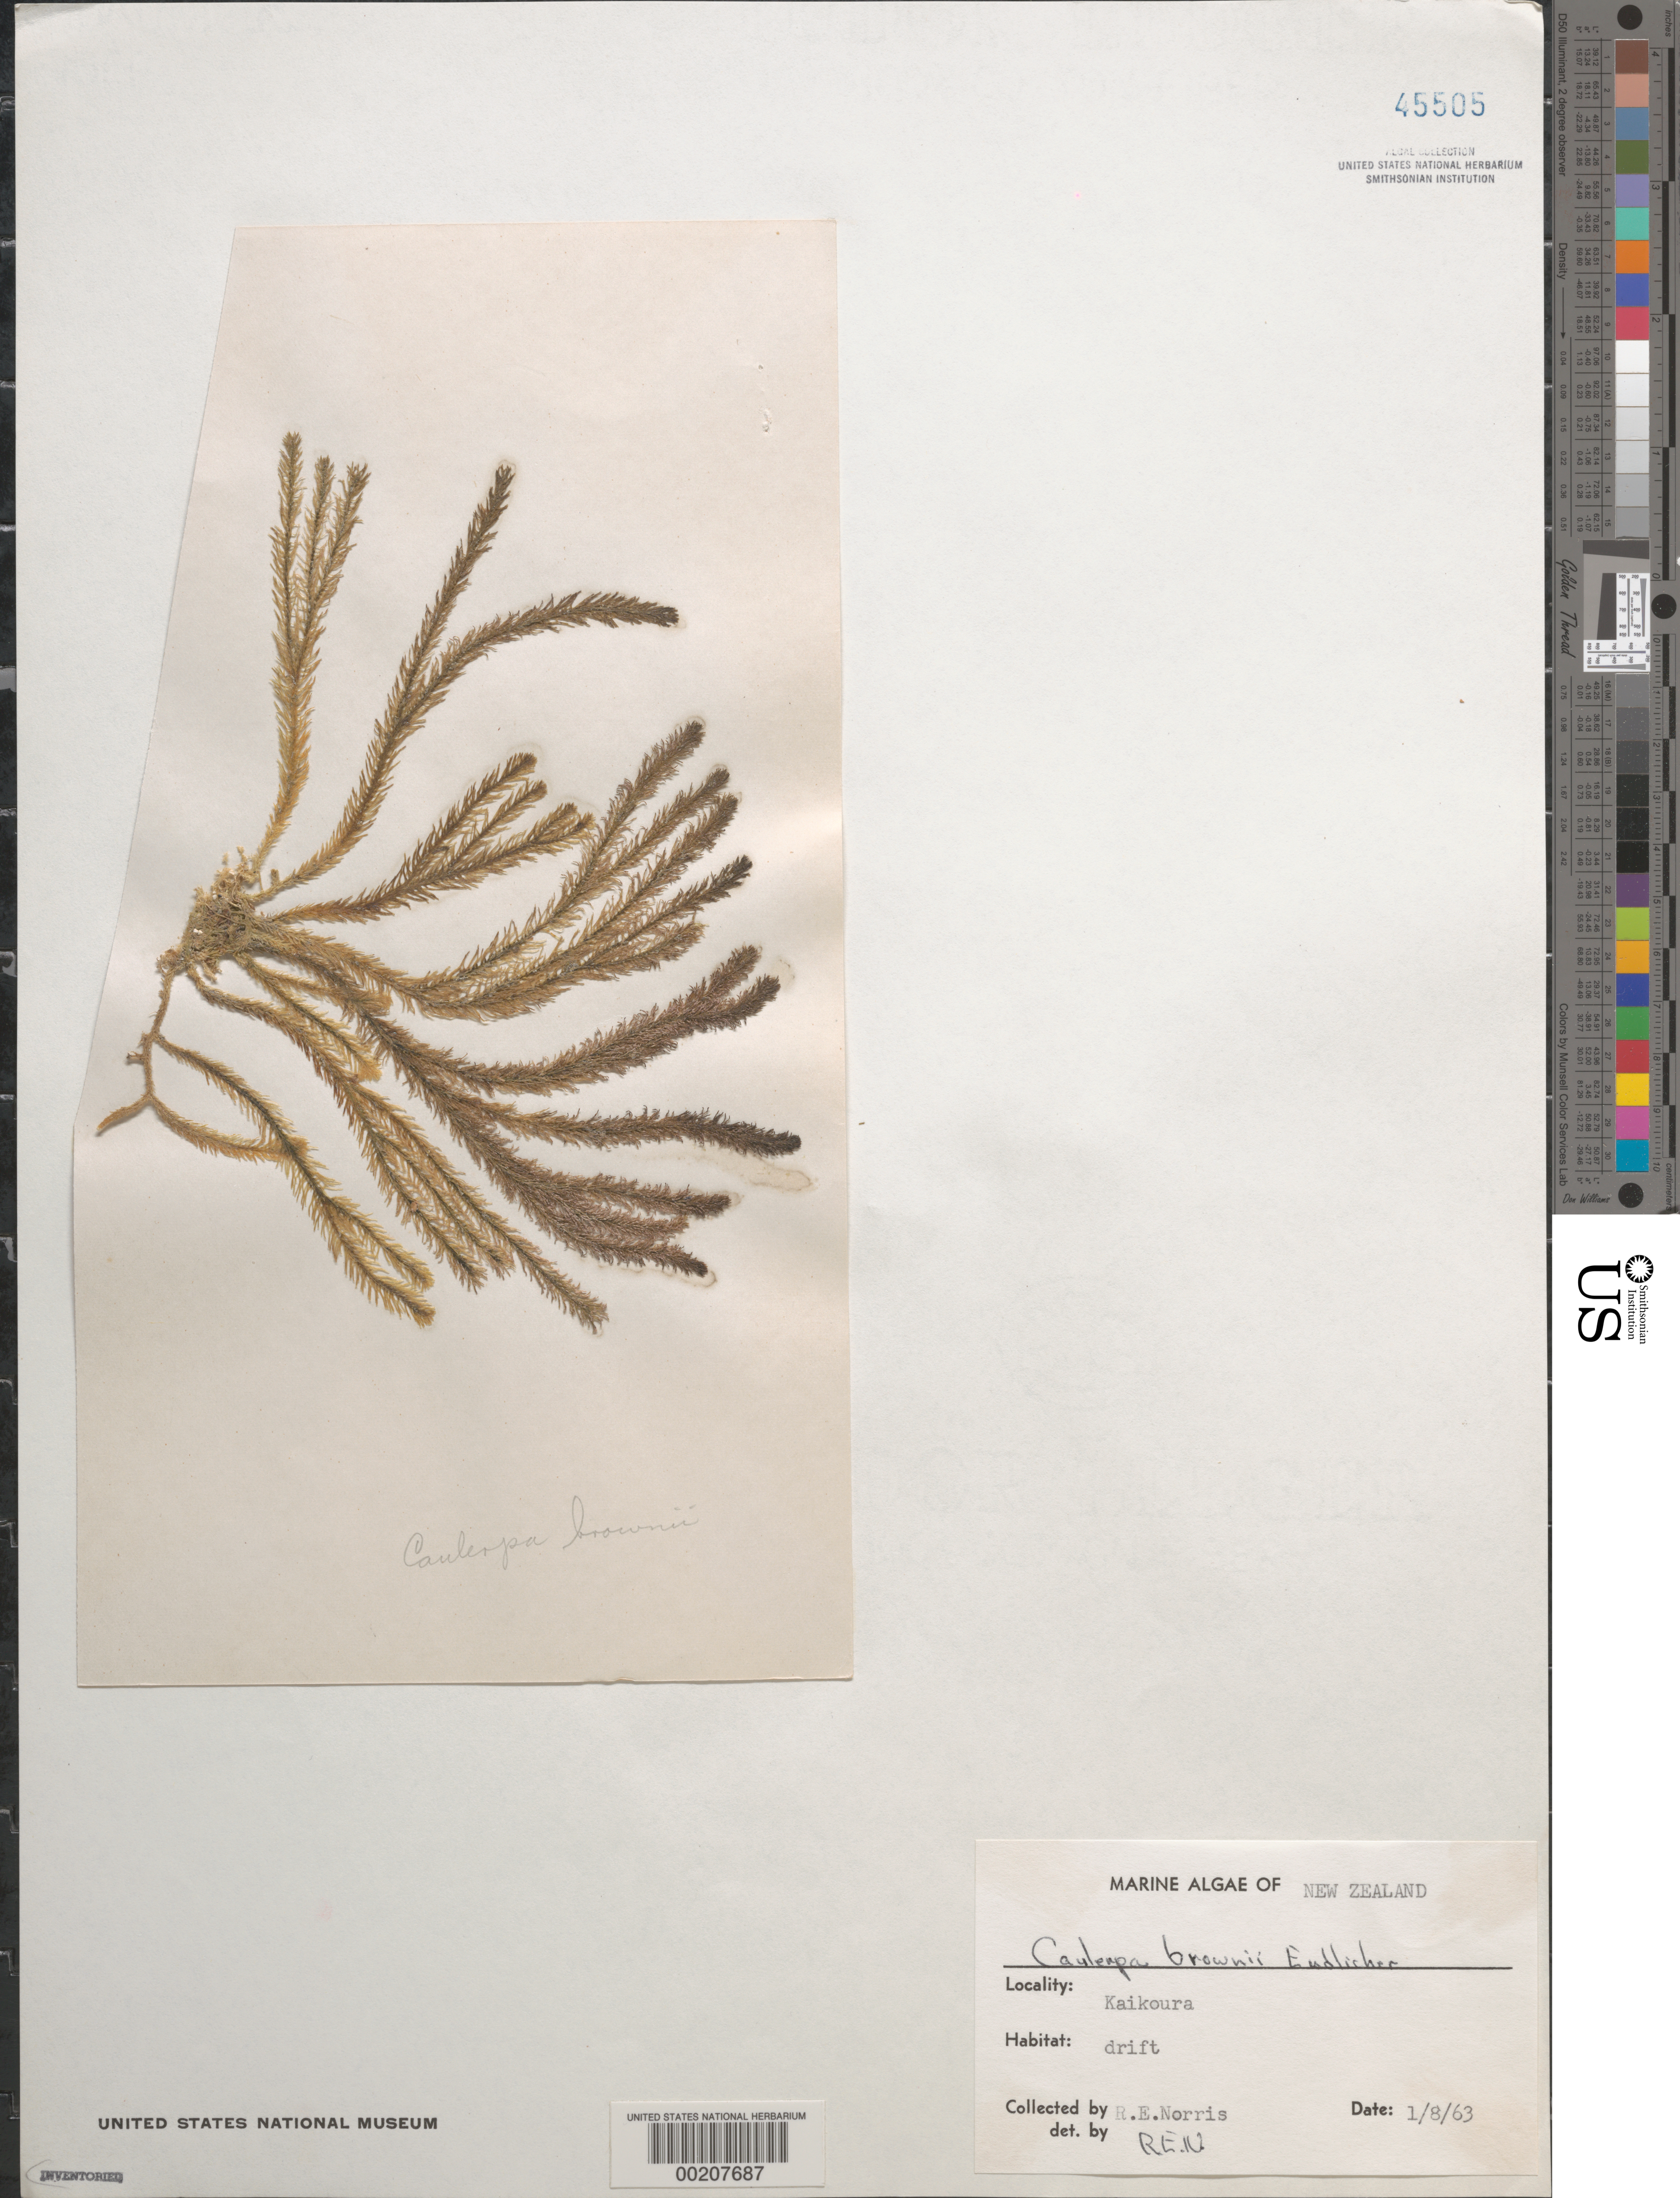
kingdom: Plantae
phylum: Chlorophyta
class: Ulvophyceae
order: Bryopsidales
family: Caulerpaceae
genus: Caulerpa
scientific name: Caulerpa brownii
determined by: Norris, R. E.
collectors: R. E. Norris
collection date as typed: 08 Jan 1963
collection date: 1963-01-08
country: New Zealand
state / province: Canterbury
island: South Island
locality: Kaikoura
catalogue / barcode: US 45505